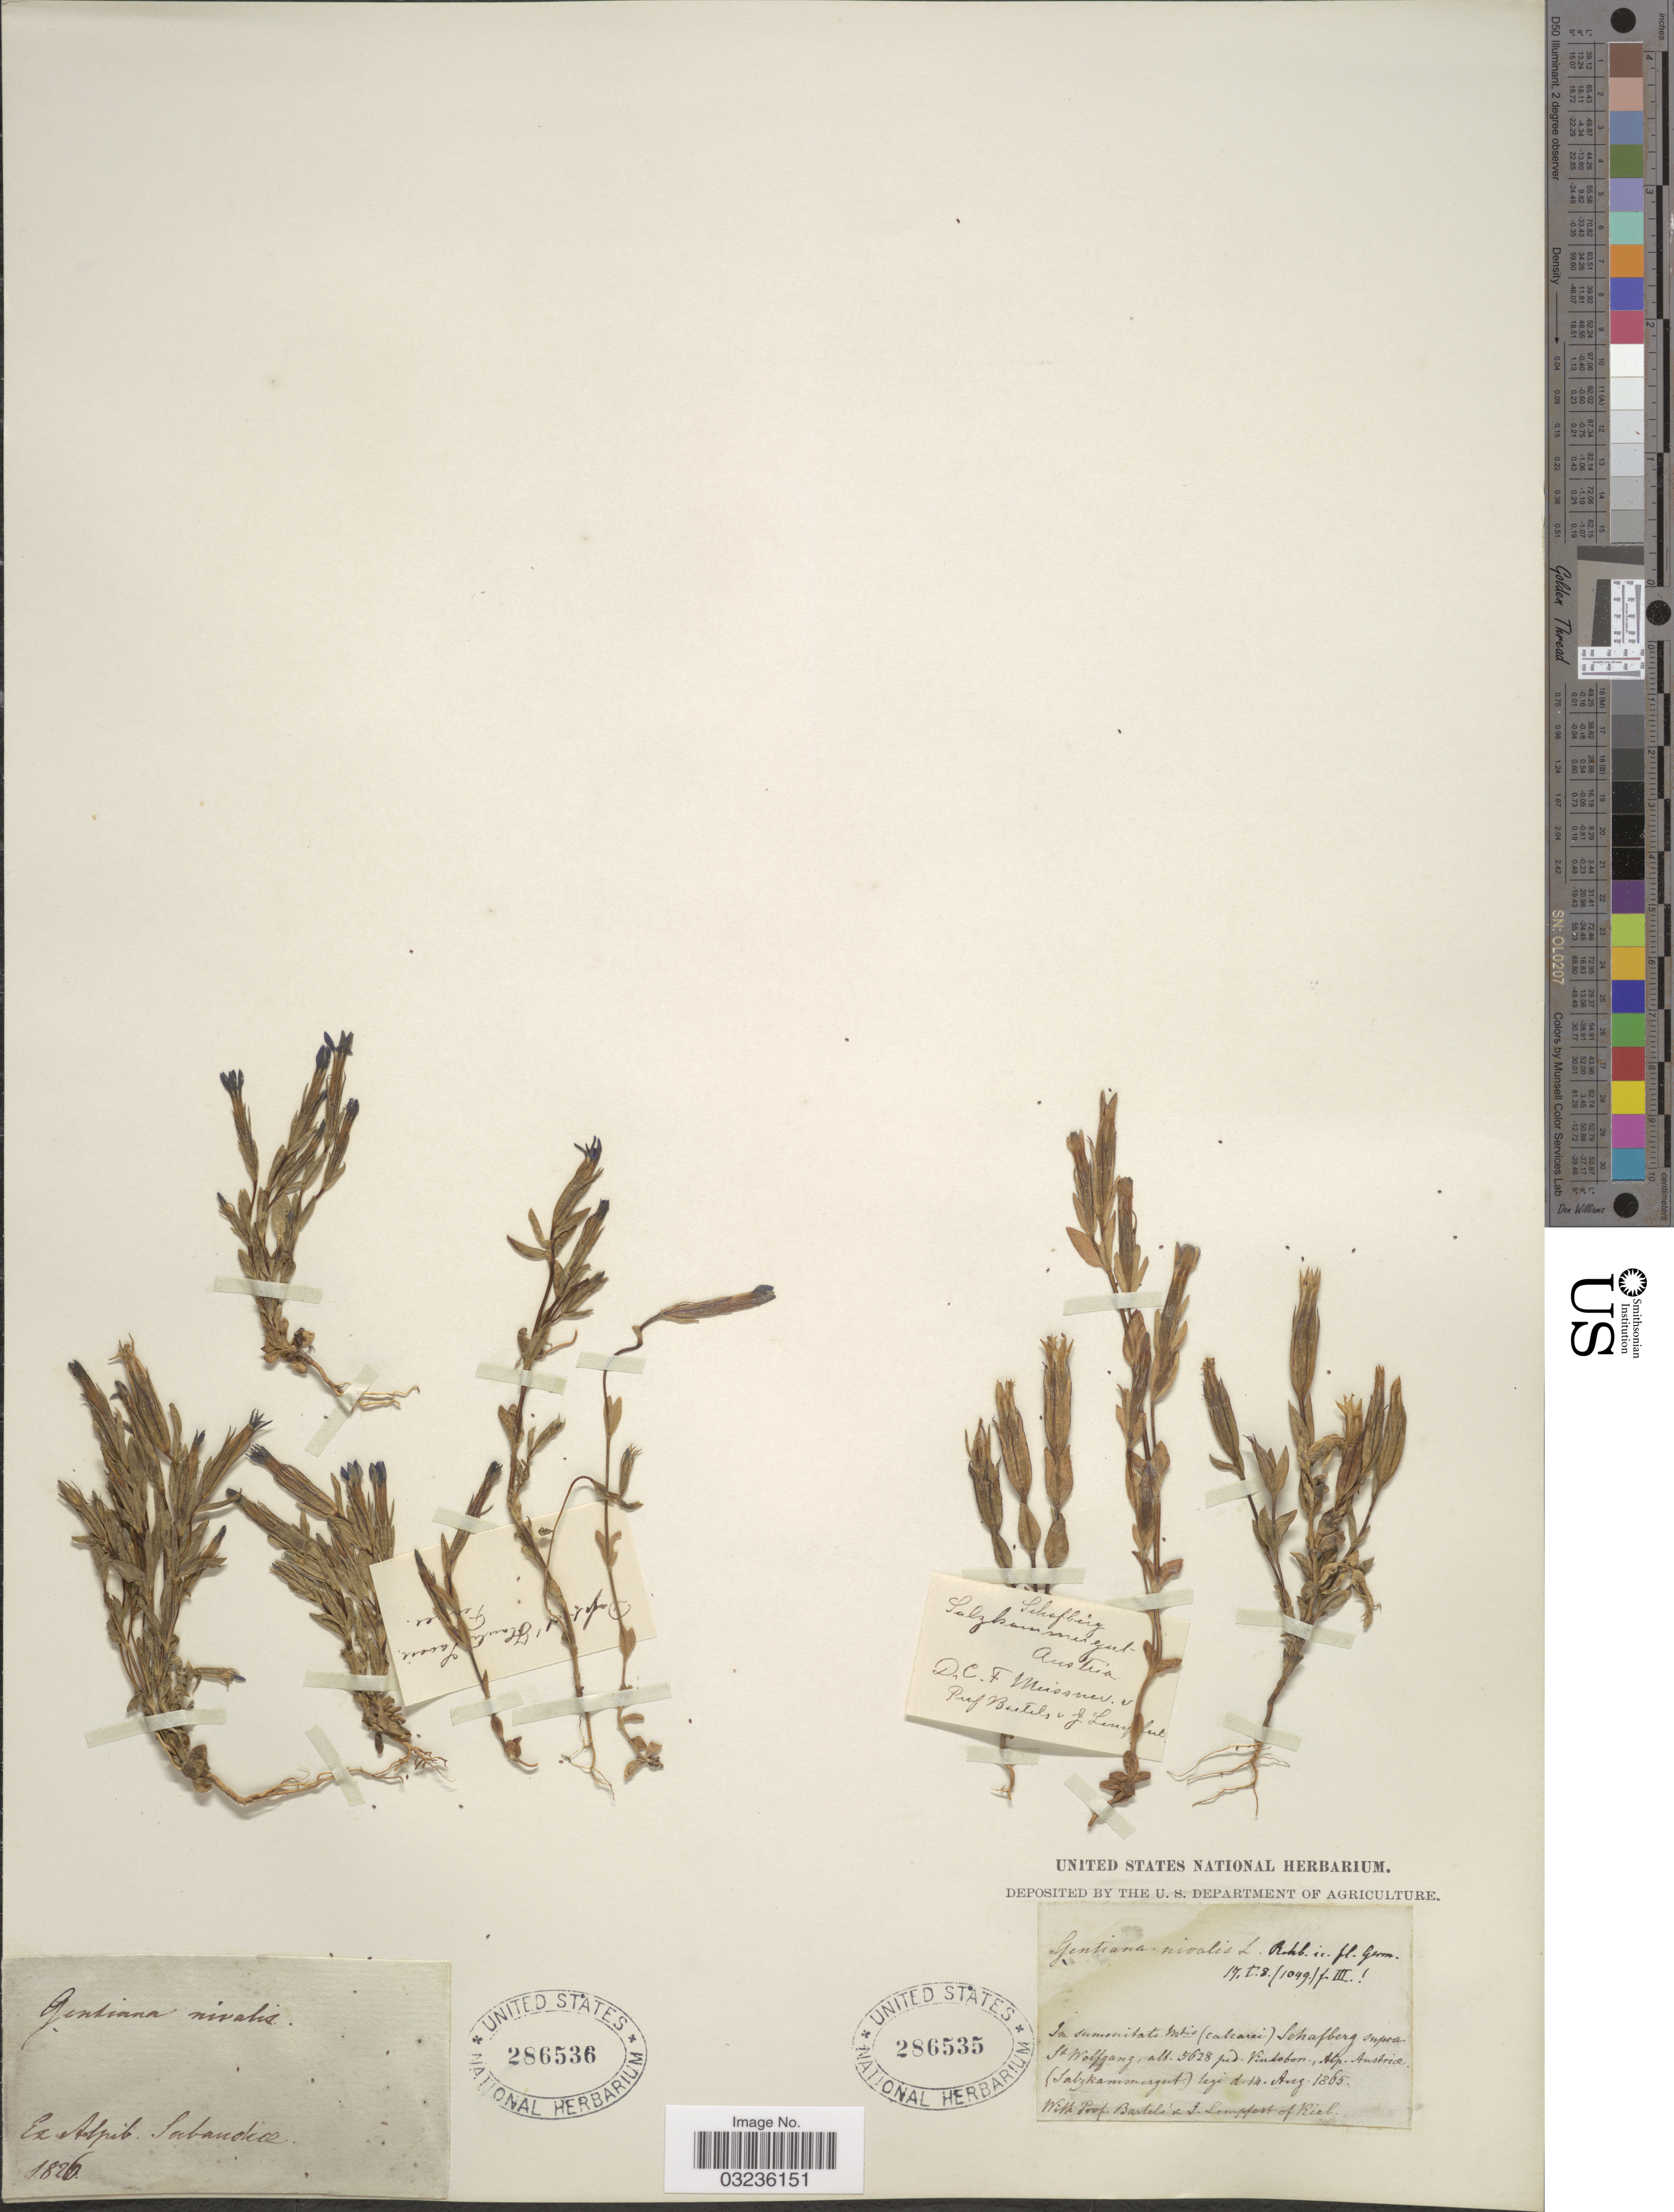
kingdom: Plantae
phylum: Tracheophyta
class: Magnoliopsida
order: Gentianales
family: Gentianaceae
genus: Gentiana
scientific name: Gentiana nivalis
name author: L.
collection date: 1826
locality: Ex. Alpib Sabandiae.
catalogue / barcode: US 286536